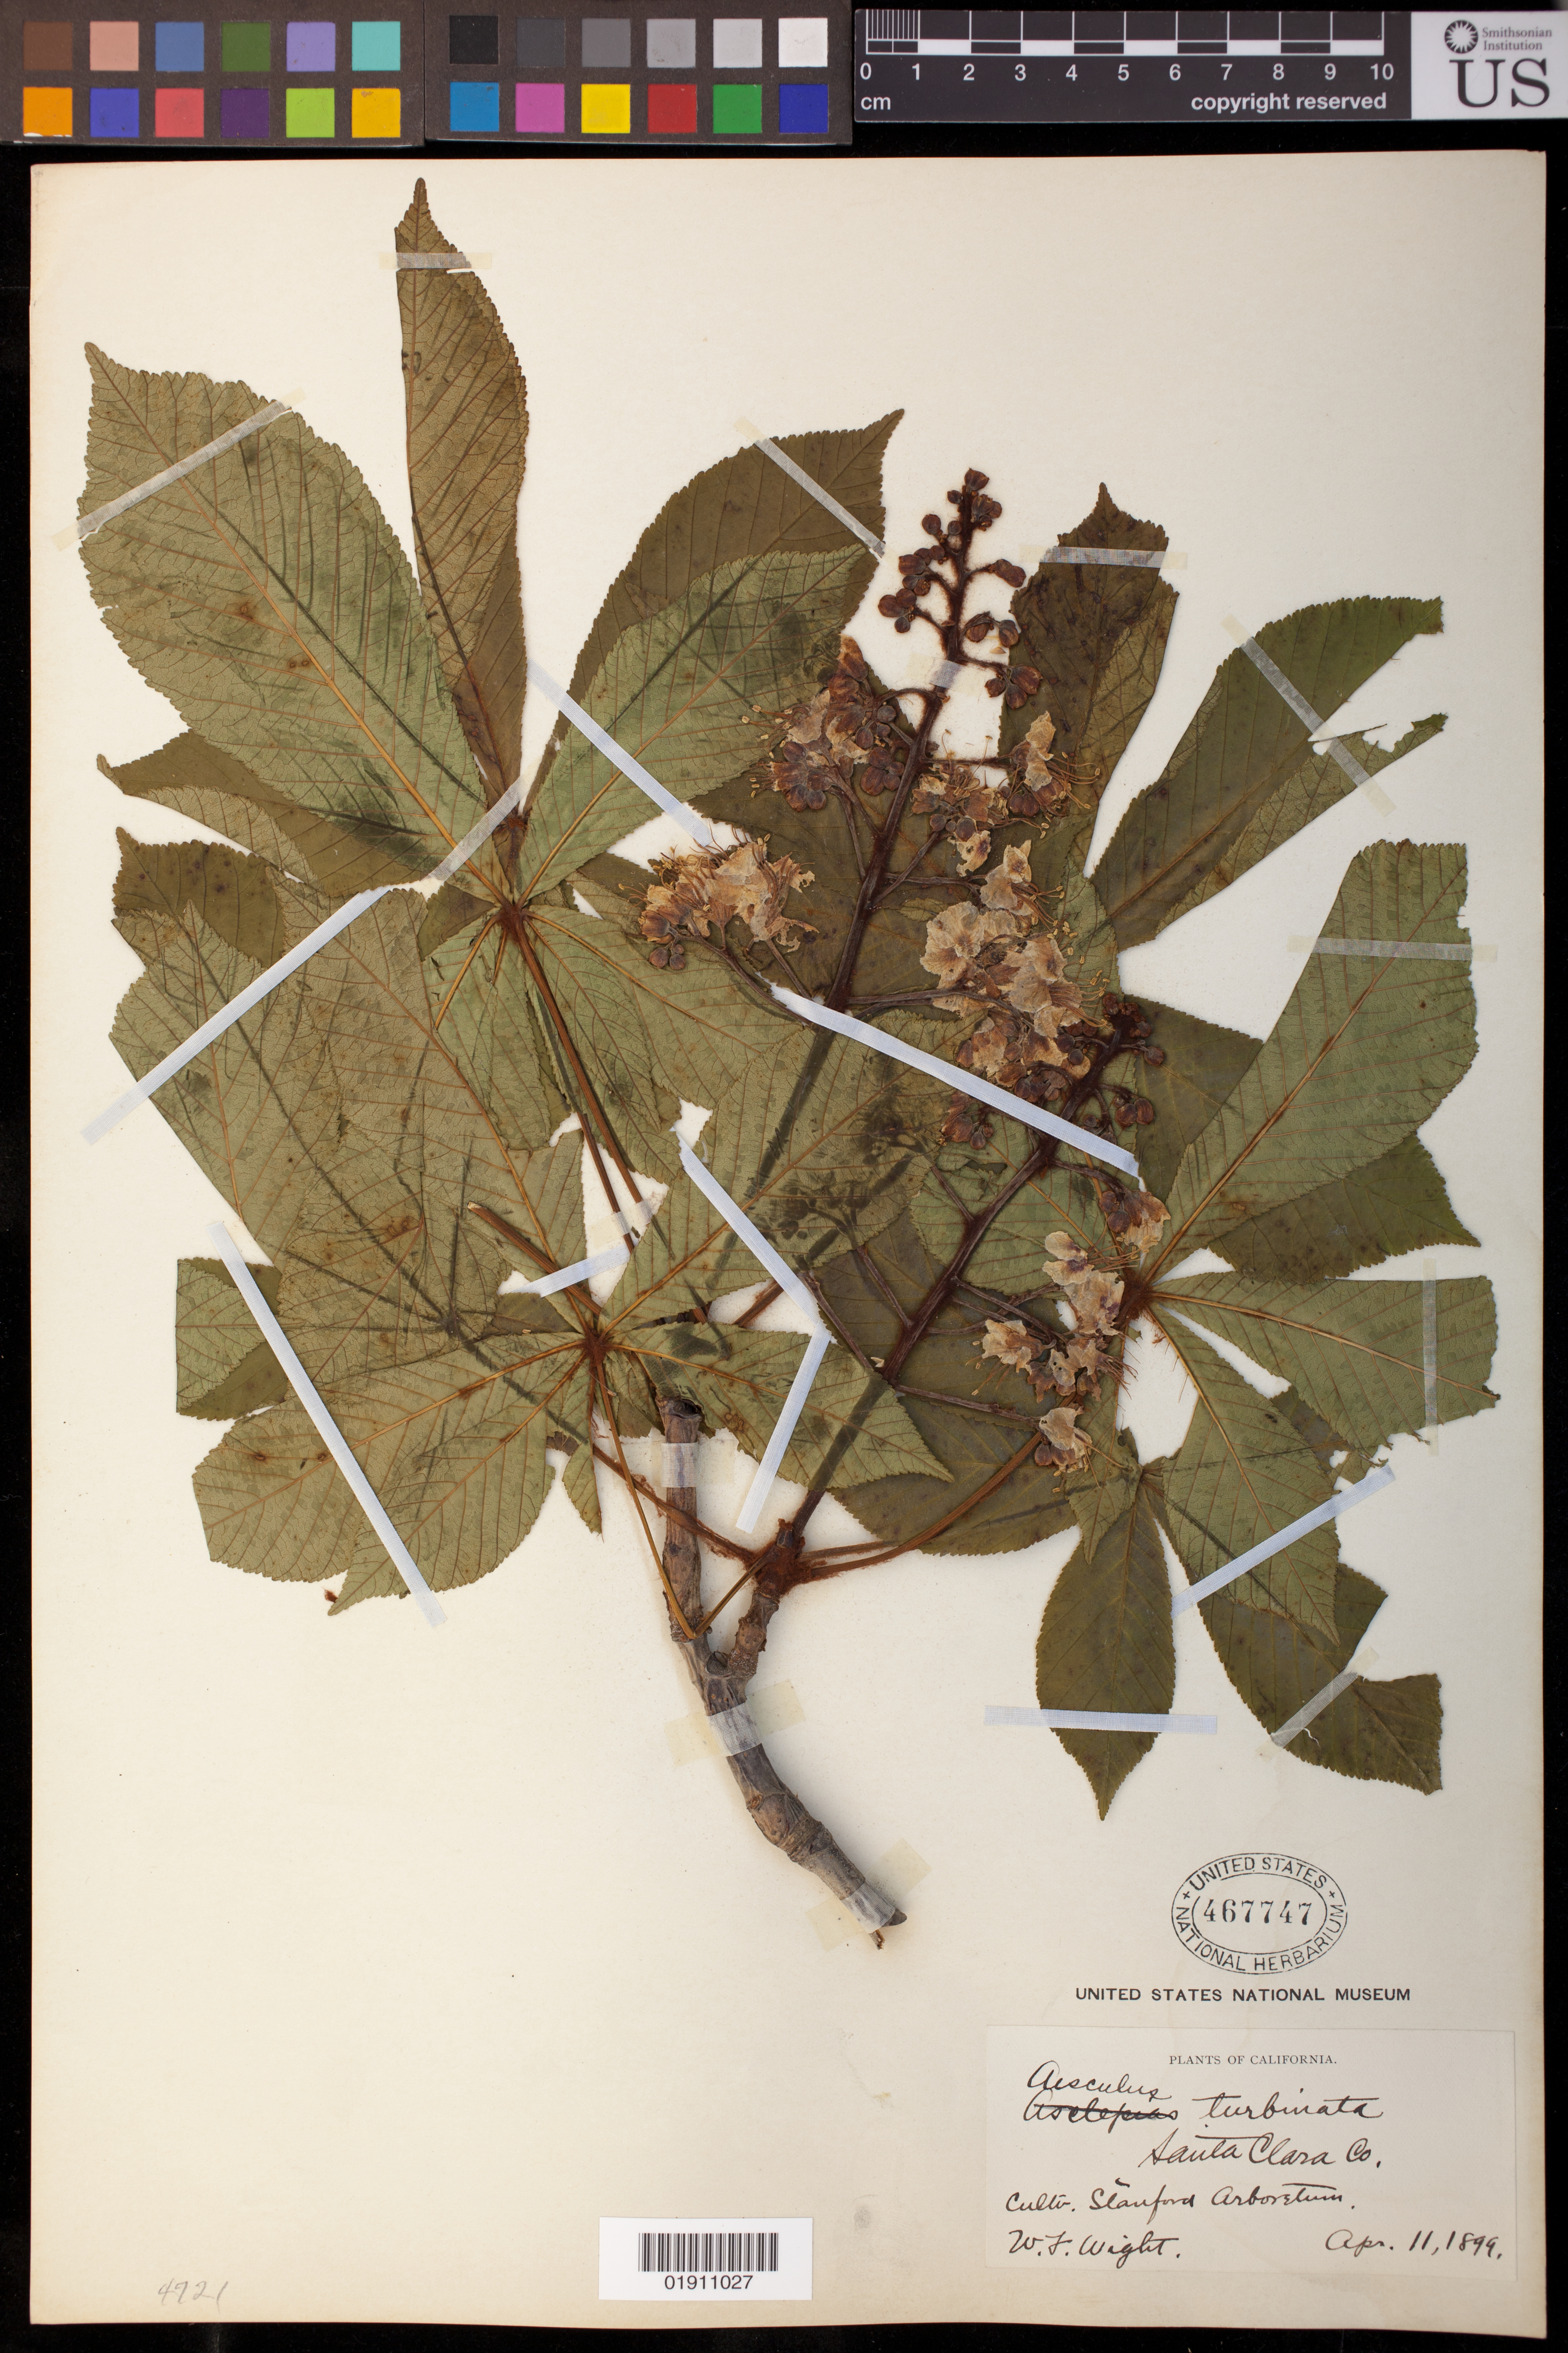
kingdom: Plantae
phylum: Tracheophyta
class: Magnoliopsida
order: Sapindales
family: Sapindaceae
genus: Aesculus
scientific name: Aesculus turbinata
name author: Blume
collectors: W. Wight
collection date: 1899-04-11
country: United States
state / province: California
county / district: Santa Clara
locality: Cultivated Stanford Arboretum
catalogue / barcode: US 467747